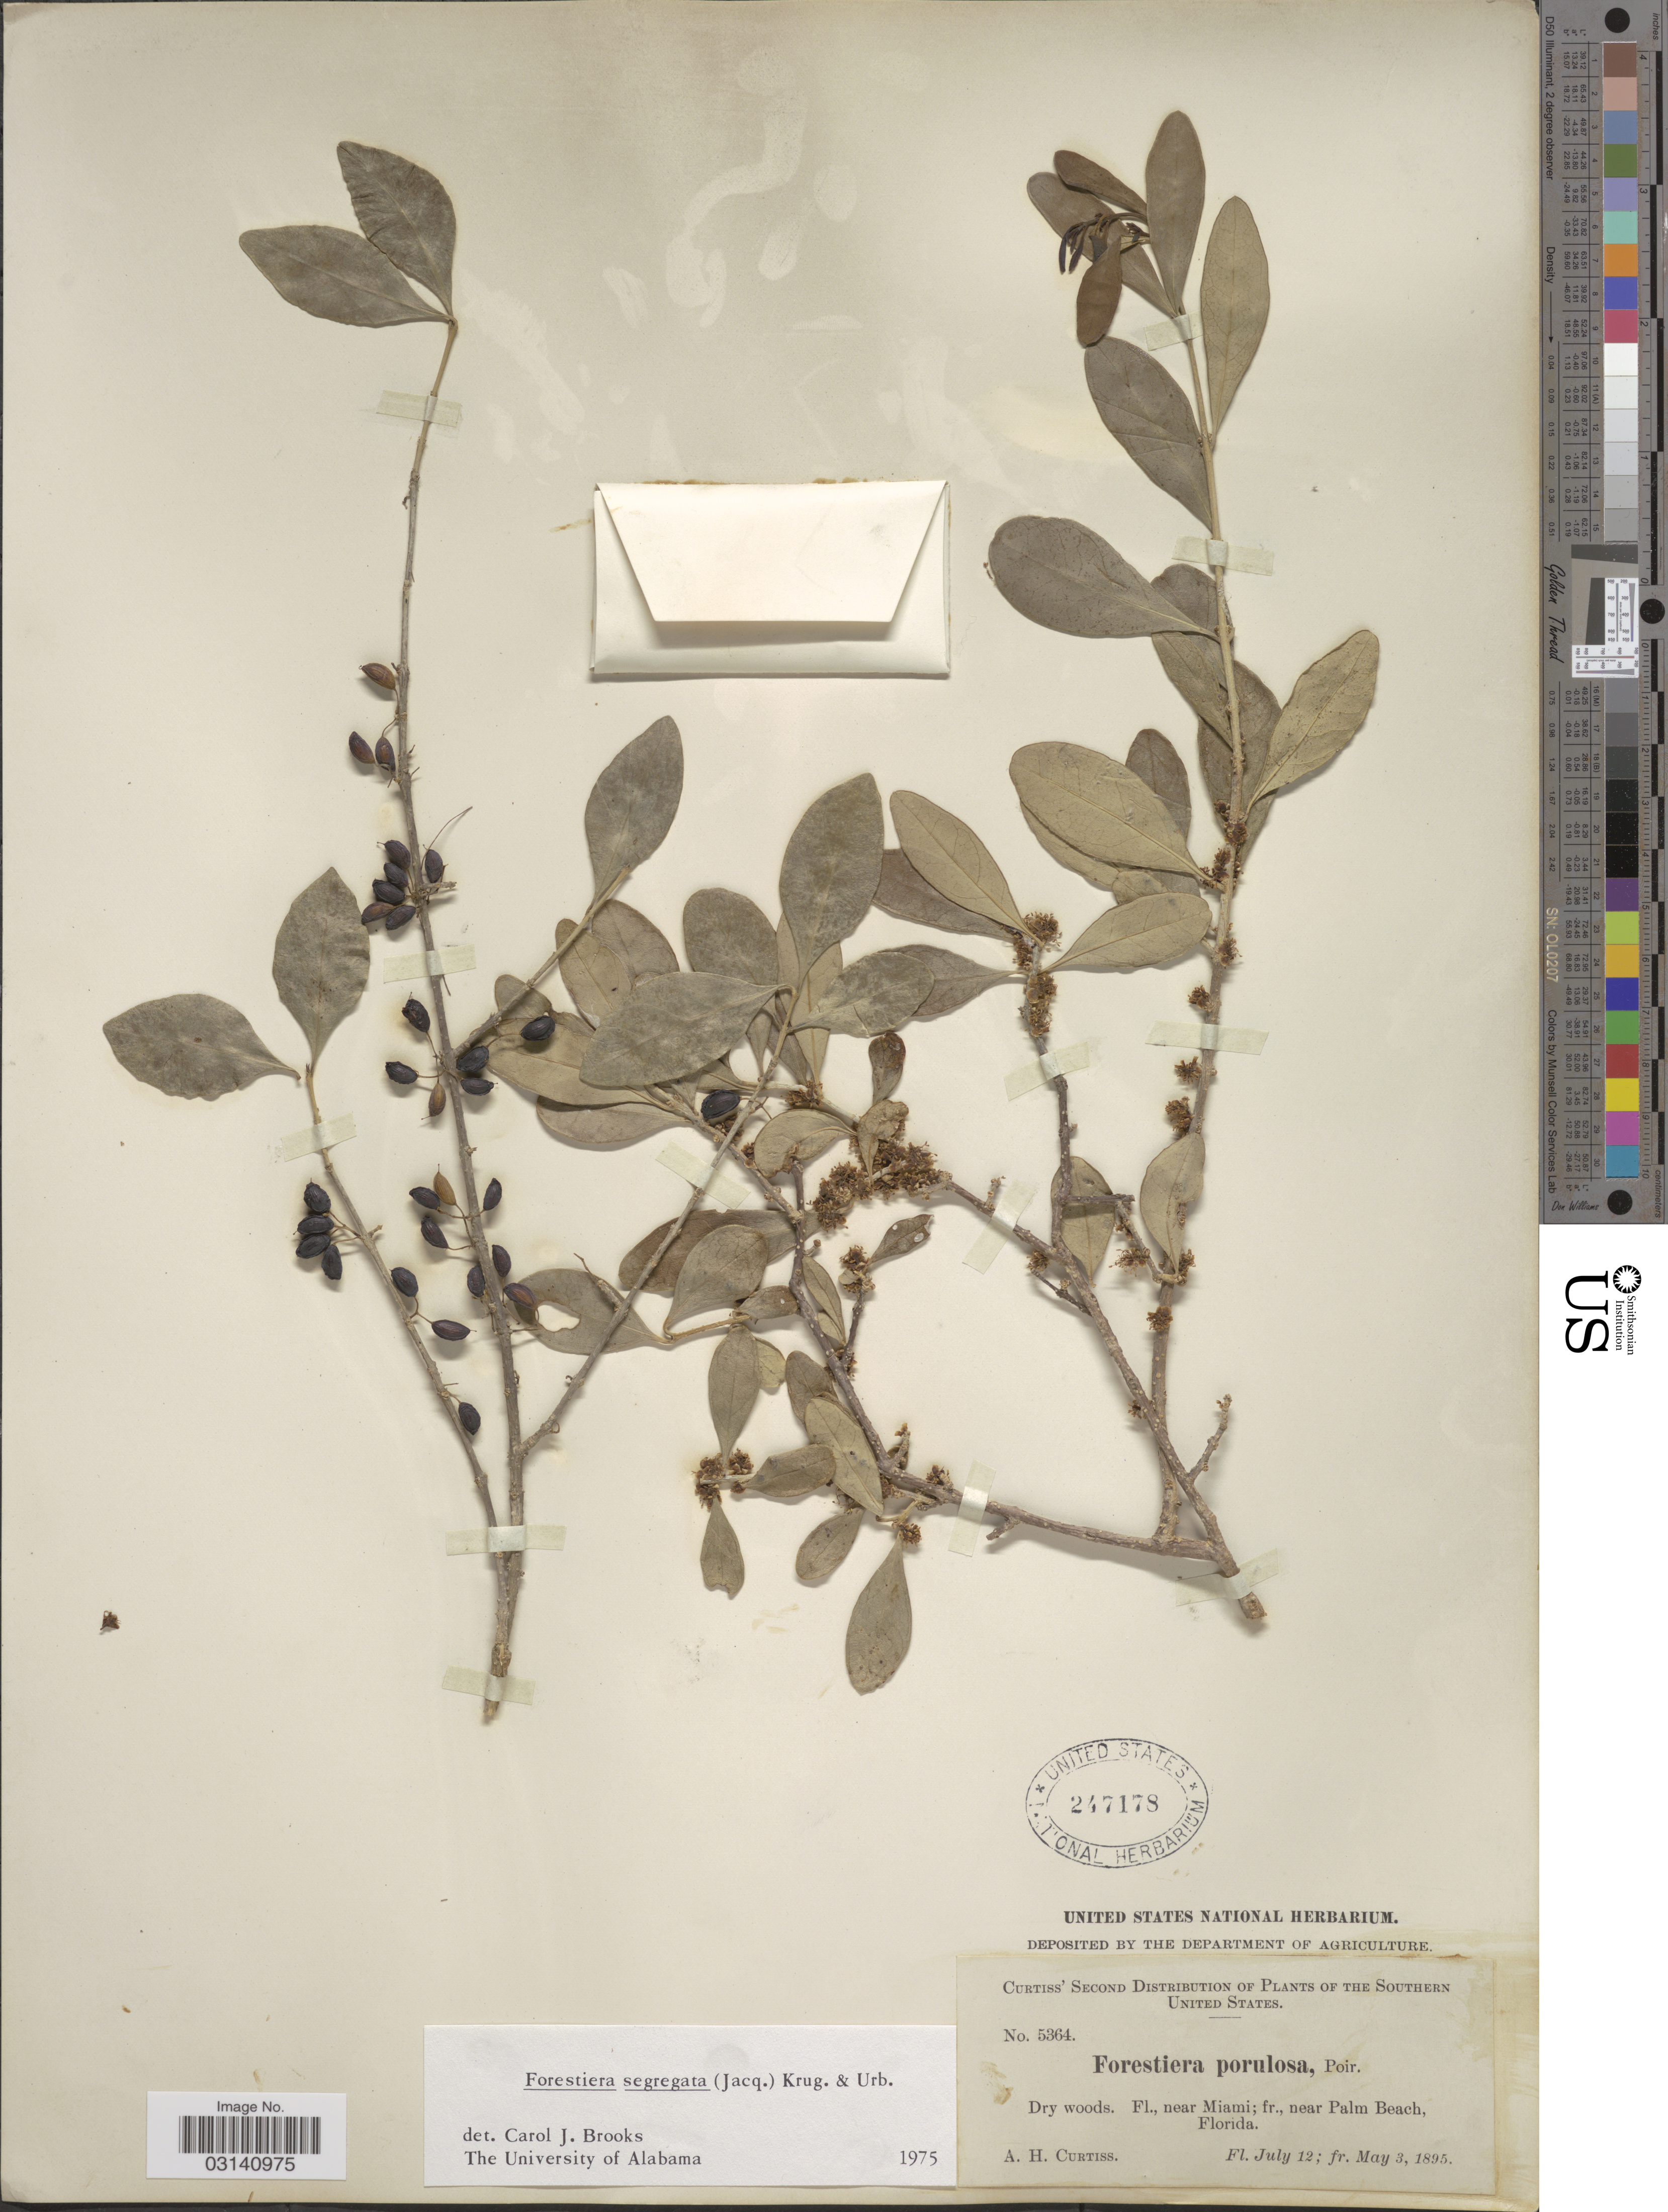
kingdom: Plantae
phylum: Tracheophyta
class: Magnoliopsida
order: Lamiales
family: Oleaceae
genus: Forestiera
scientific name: Forestiera segregata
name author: (Jacq.) Krug & Urb.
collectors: A. H. Curtiss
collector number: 5364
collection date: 1895-05-03/1895-07-12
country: United States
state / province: Florida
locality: Southern United States. Near Miami, near Palm Beach.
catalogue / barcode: US 247178